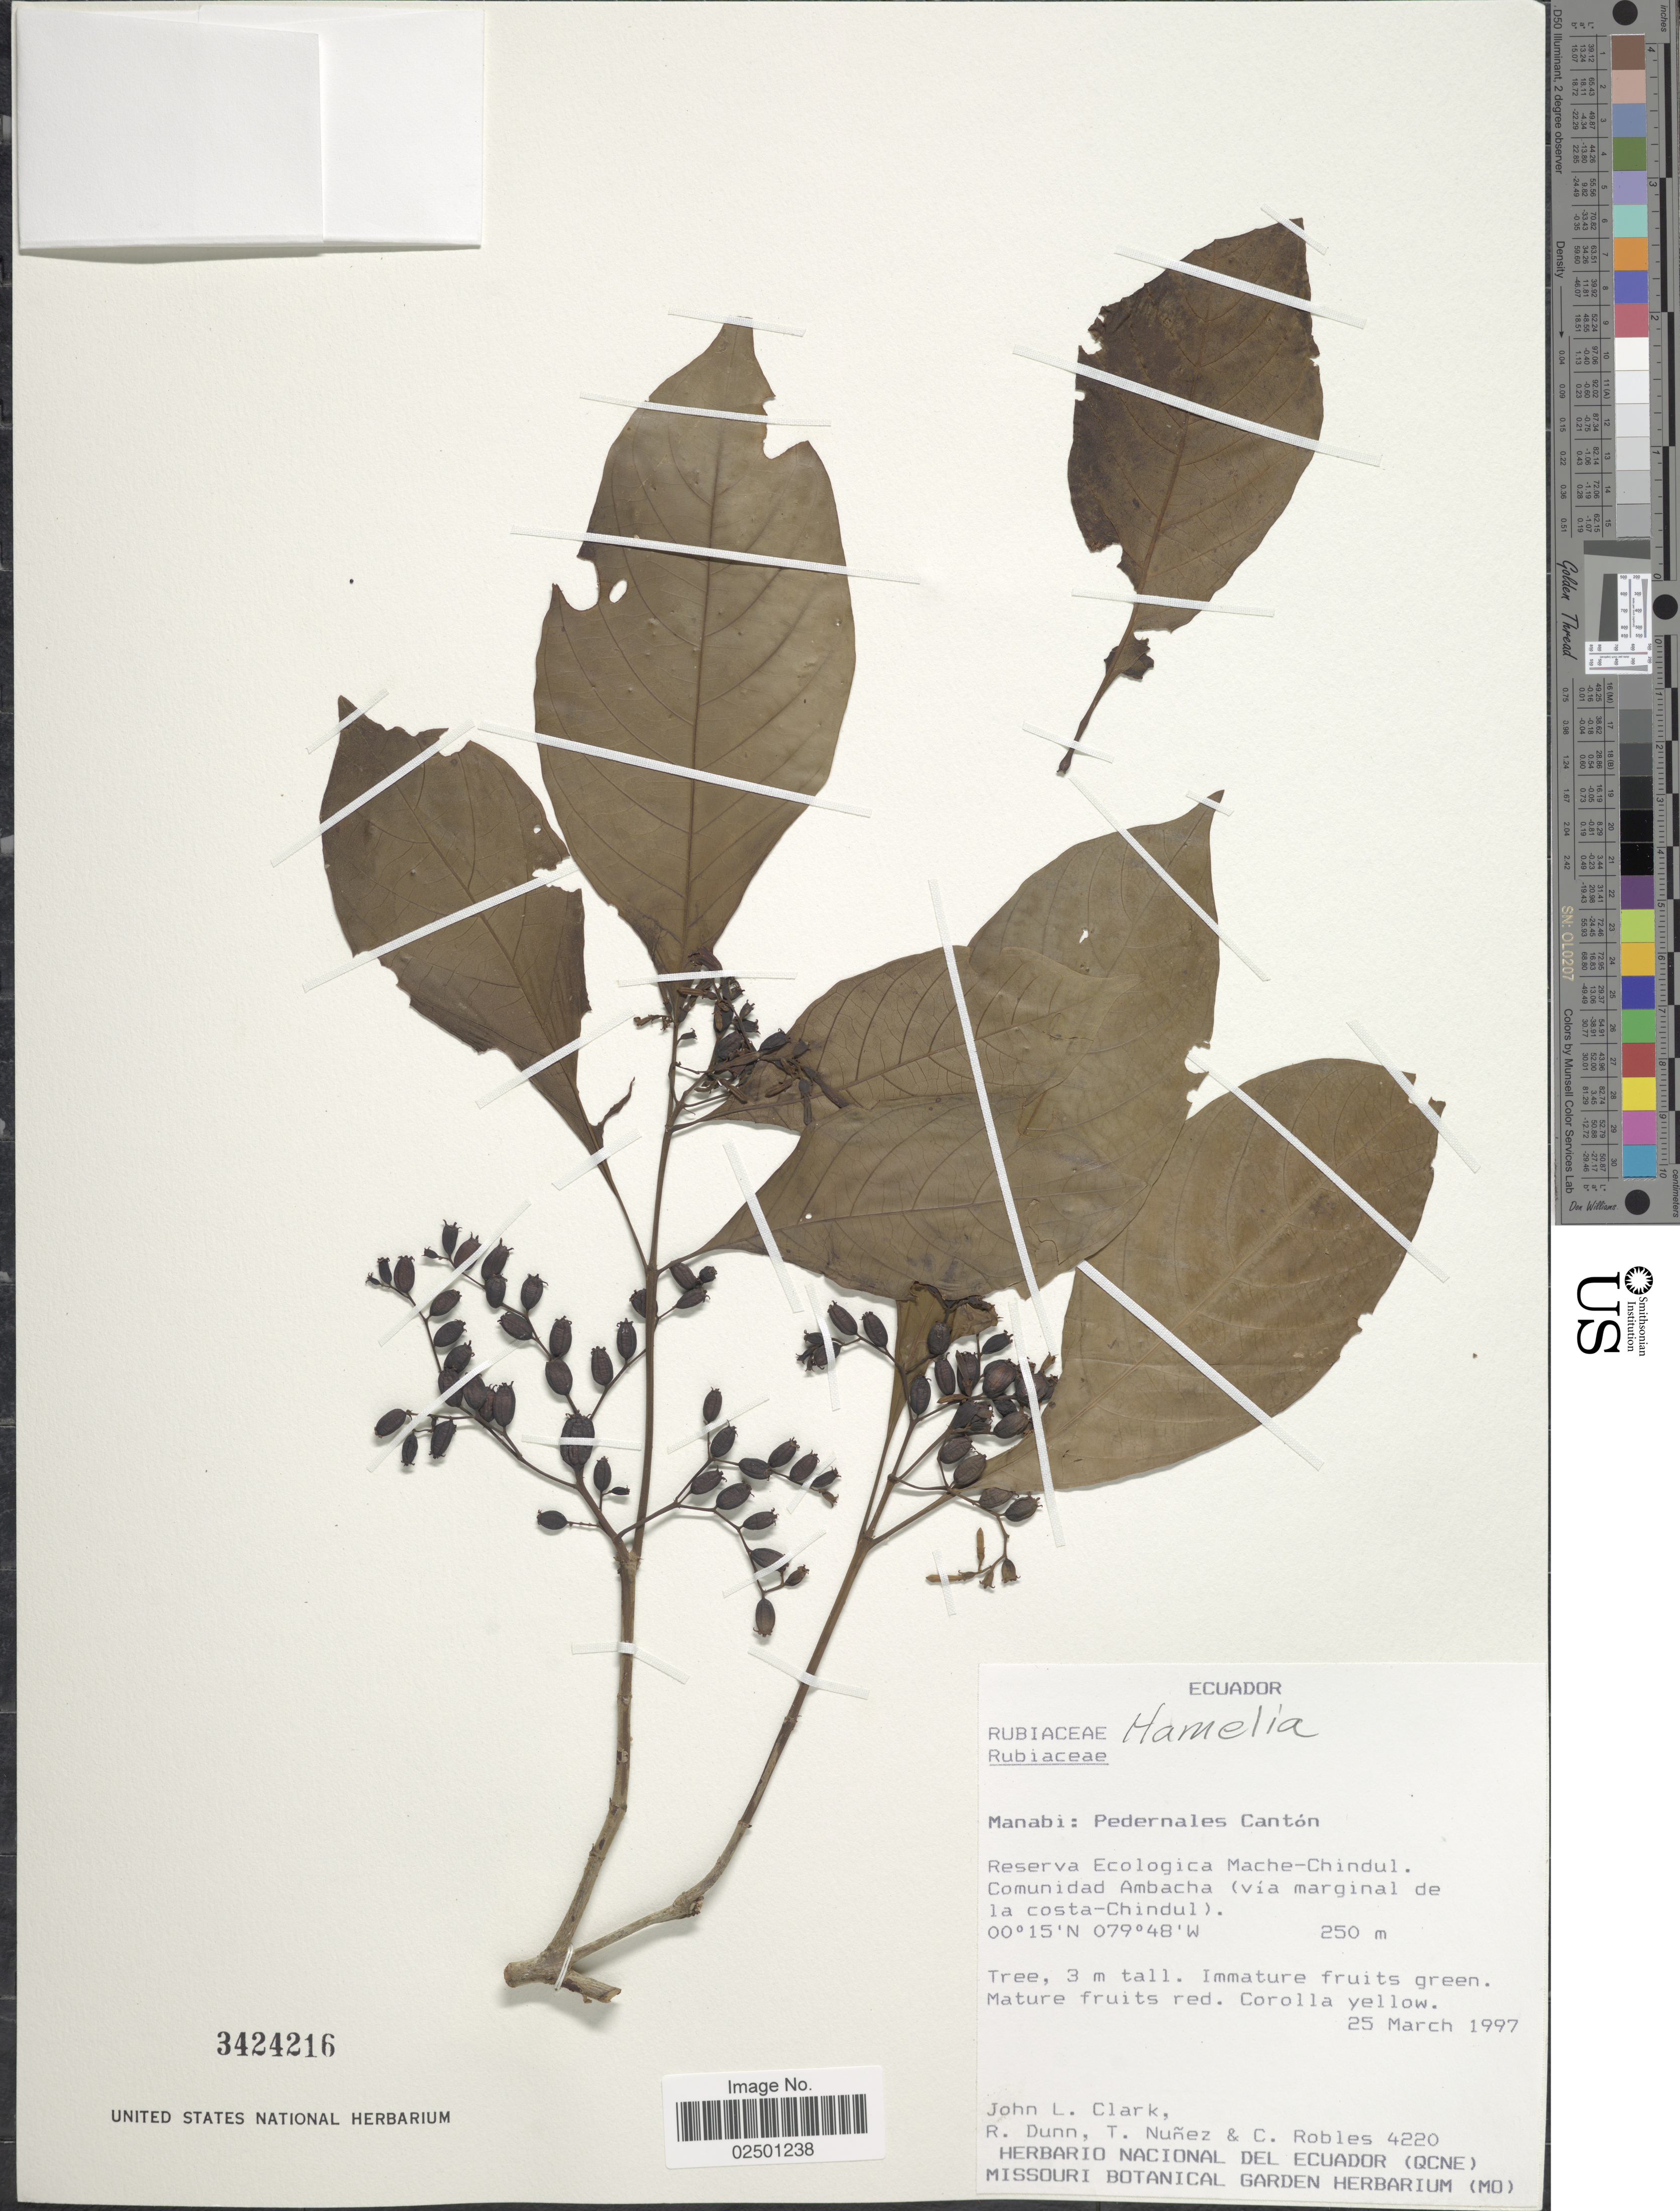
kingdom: Plantae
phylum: Tracheophyta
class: Magnoliopsida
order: Gentianales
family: Rubiaceae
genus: Hamelia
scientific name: Hamelia patens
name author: Jacq.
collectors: J. L. Clark, R. Dunn, T. Núñez & C. Robles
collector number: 4220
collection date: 1997-03-25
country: Ecuador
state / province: Manabí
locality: Pedernales Canton. Reserva Ecologica Mache-Chindul. Comunidad Ambacha (via marginal de la costa-Chindul).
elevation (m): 250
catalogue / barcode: US 3424216